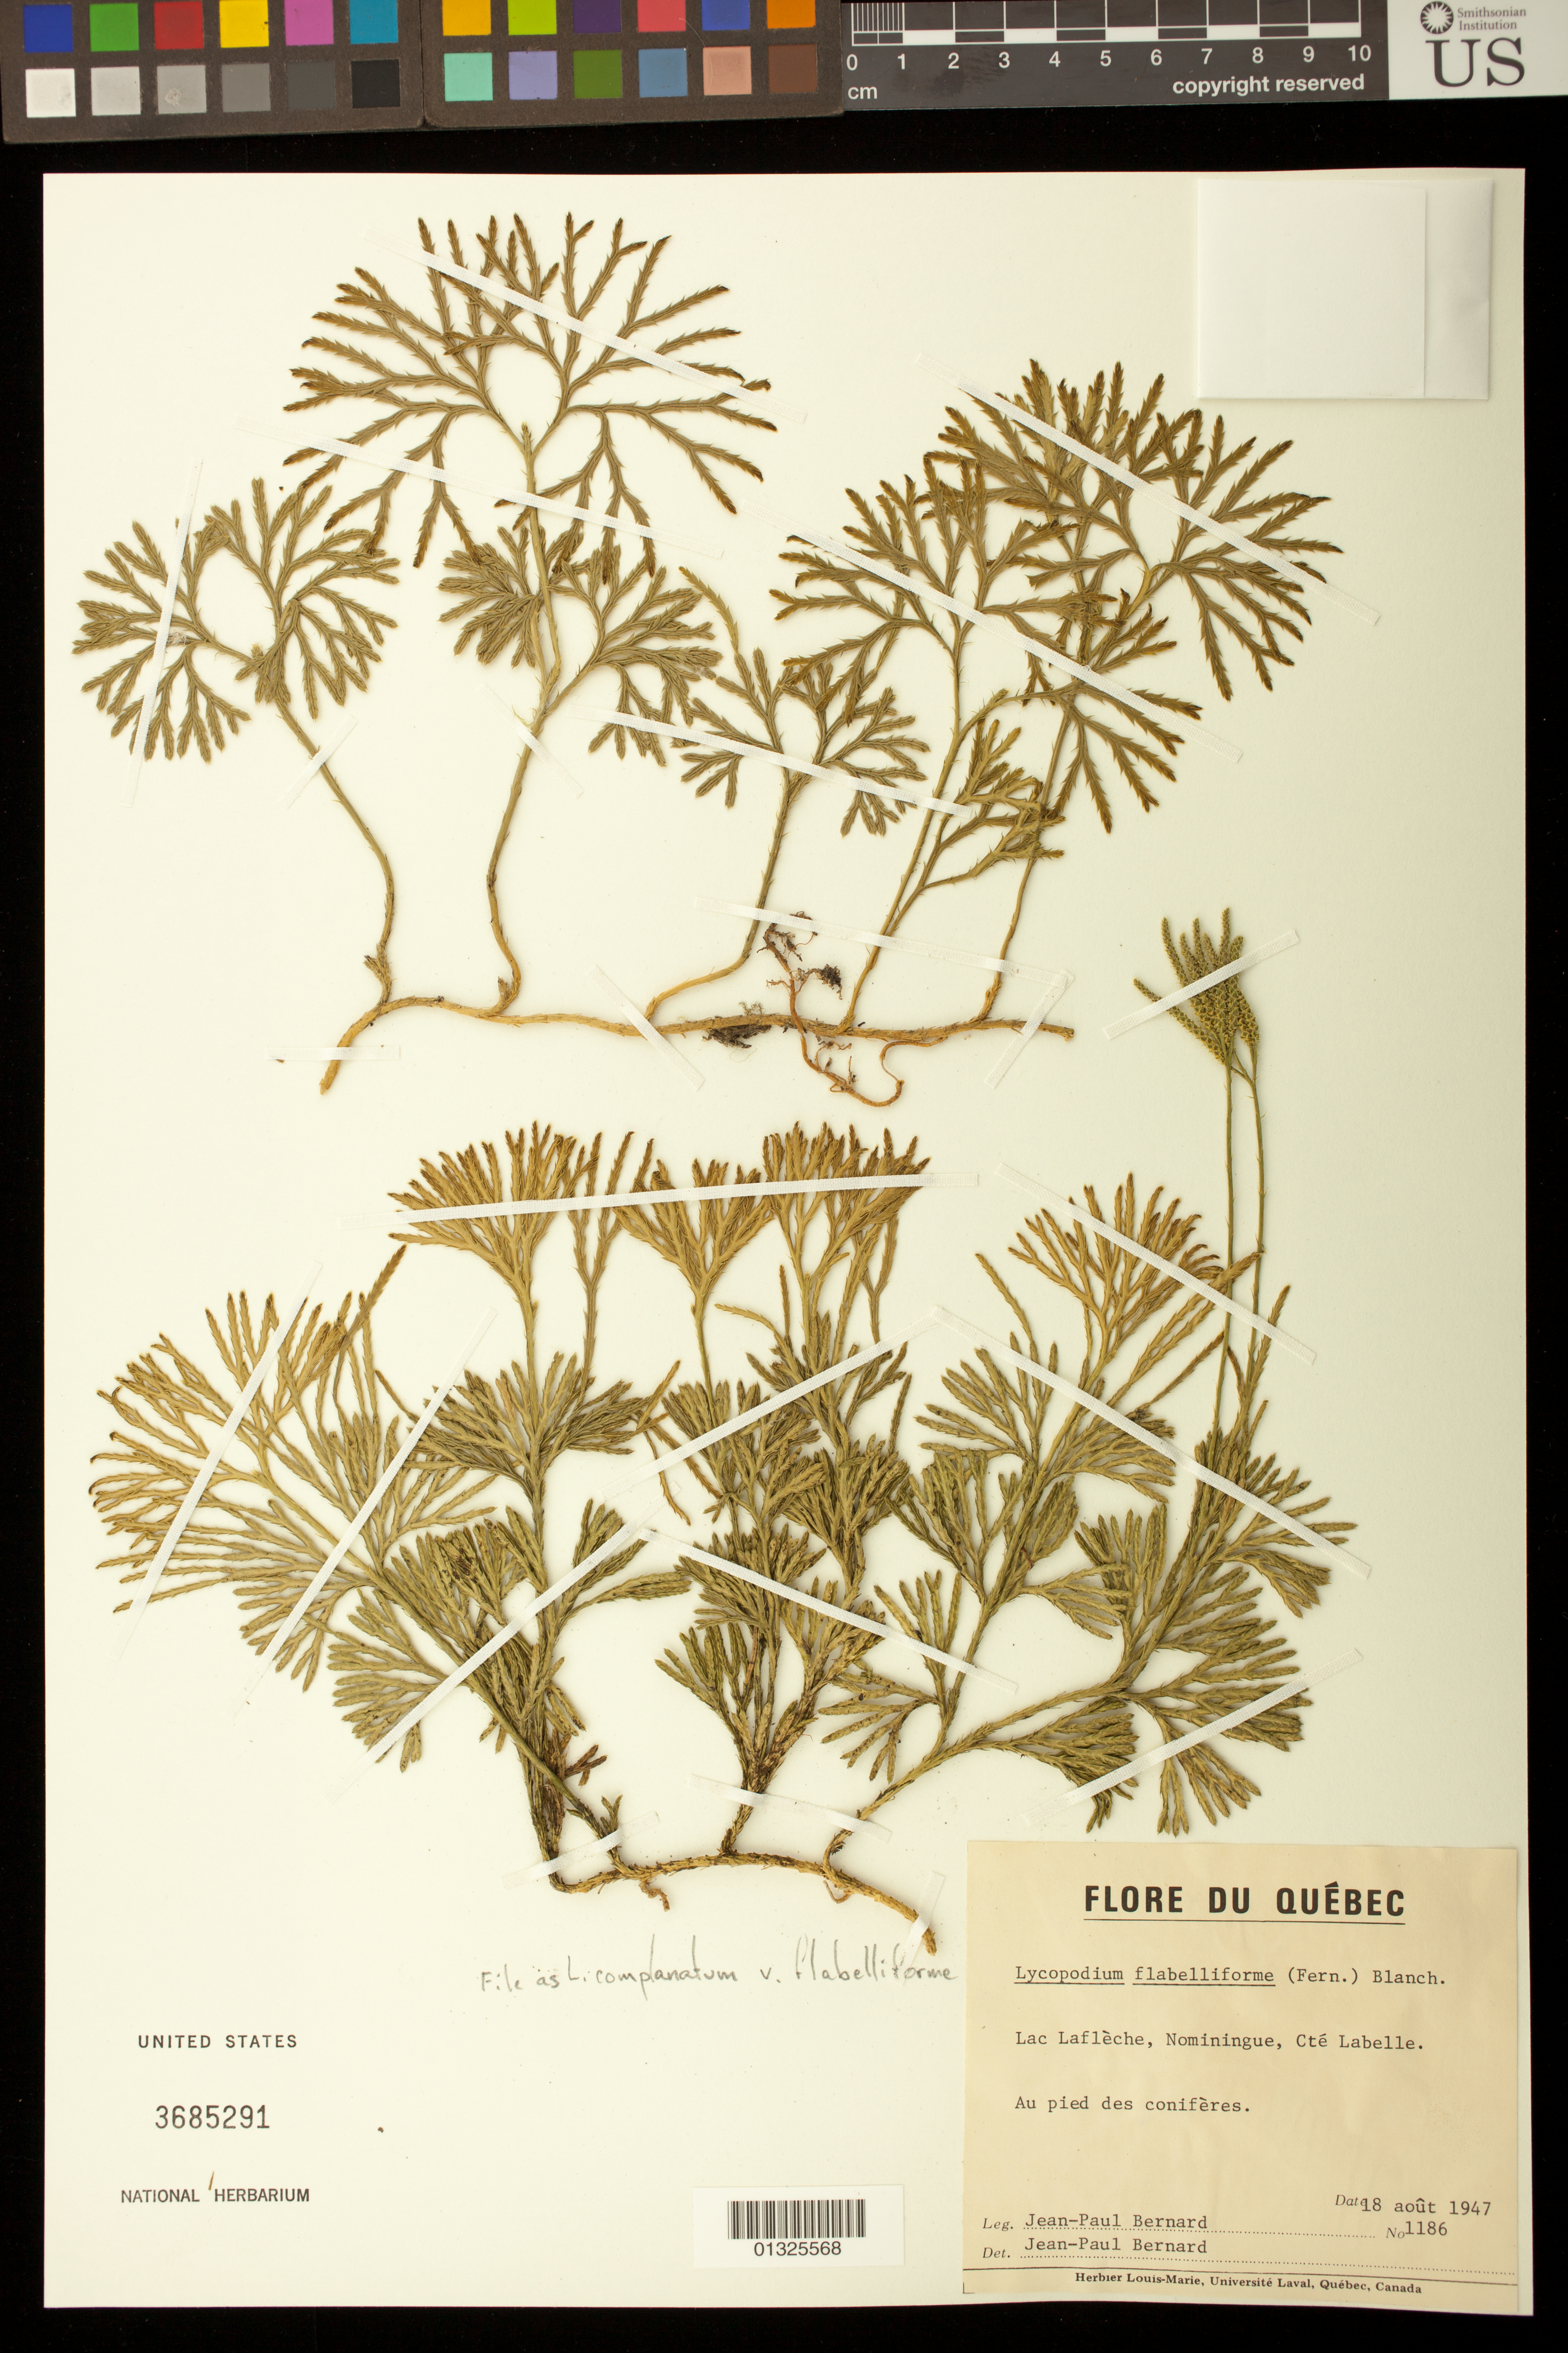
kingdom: Plantae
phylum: Tracheophyta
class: Lycopodiopsida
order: Lycopodiales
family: Lycopodiaceae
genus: Diphasiastrum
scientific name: Diphasiastrum digitatum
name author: (Dill. ex A. Braun) Holub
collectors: J.-P. Bernard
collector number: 1186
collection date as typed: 18 août 1947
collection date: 1947-08-18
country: Canada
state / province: Quebec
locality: Lac Laflèche, Nominingue, Cté Labelle.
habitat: Au pied des conifères.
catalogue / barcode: US 3685291